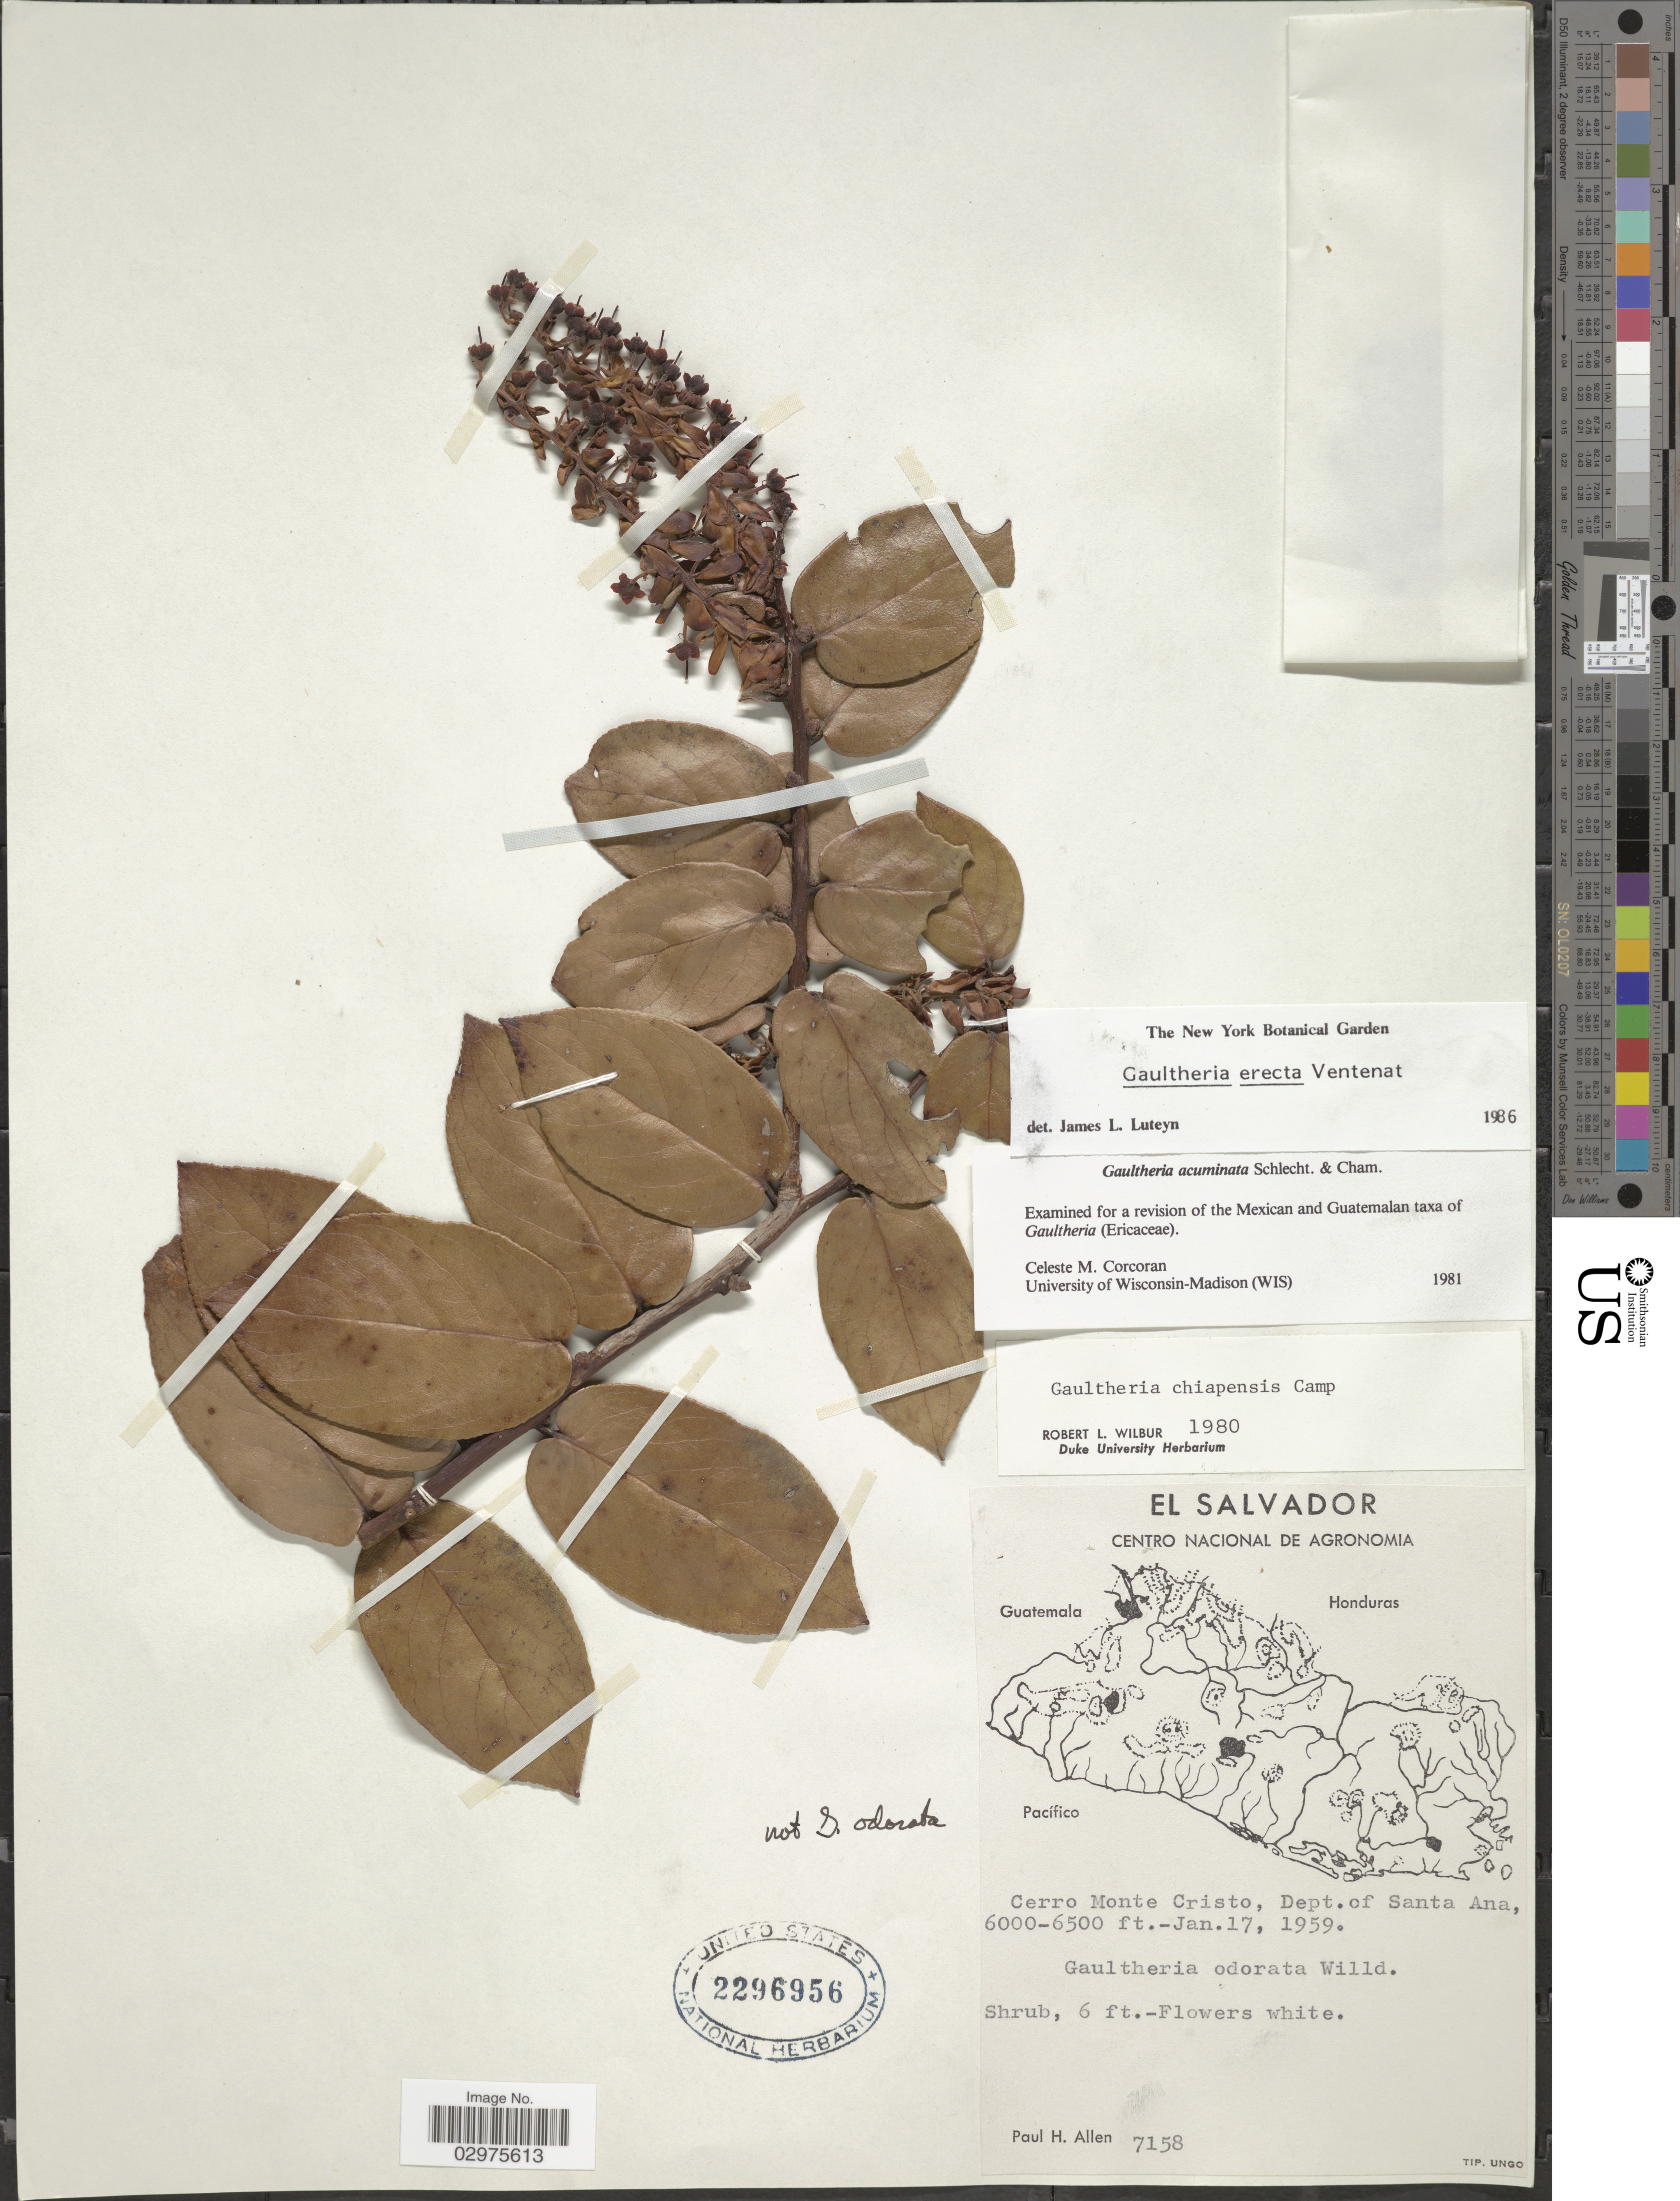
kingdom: Plantae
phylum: Tracheophyta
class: Magnoliopsida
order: Ericales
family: Ericaceae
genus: Gaultheria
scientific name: Gaultheria erecta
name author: Vent.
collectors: P. H. Allen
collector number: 7158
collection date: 1959-01-17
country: El Salvador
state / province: Santa Ana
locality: Cerro Monte Cristo, Dept. of Santa Ana.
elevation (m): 1829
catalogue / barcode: US 2296956